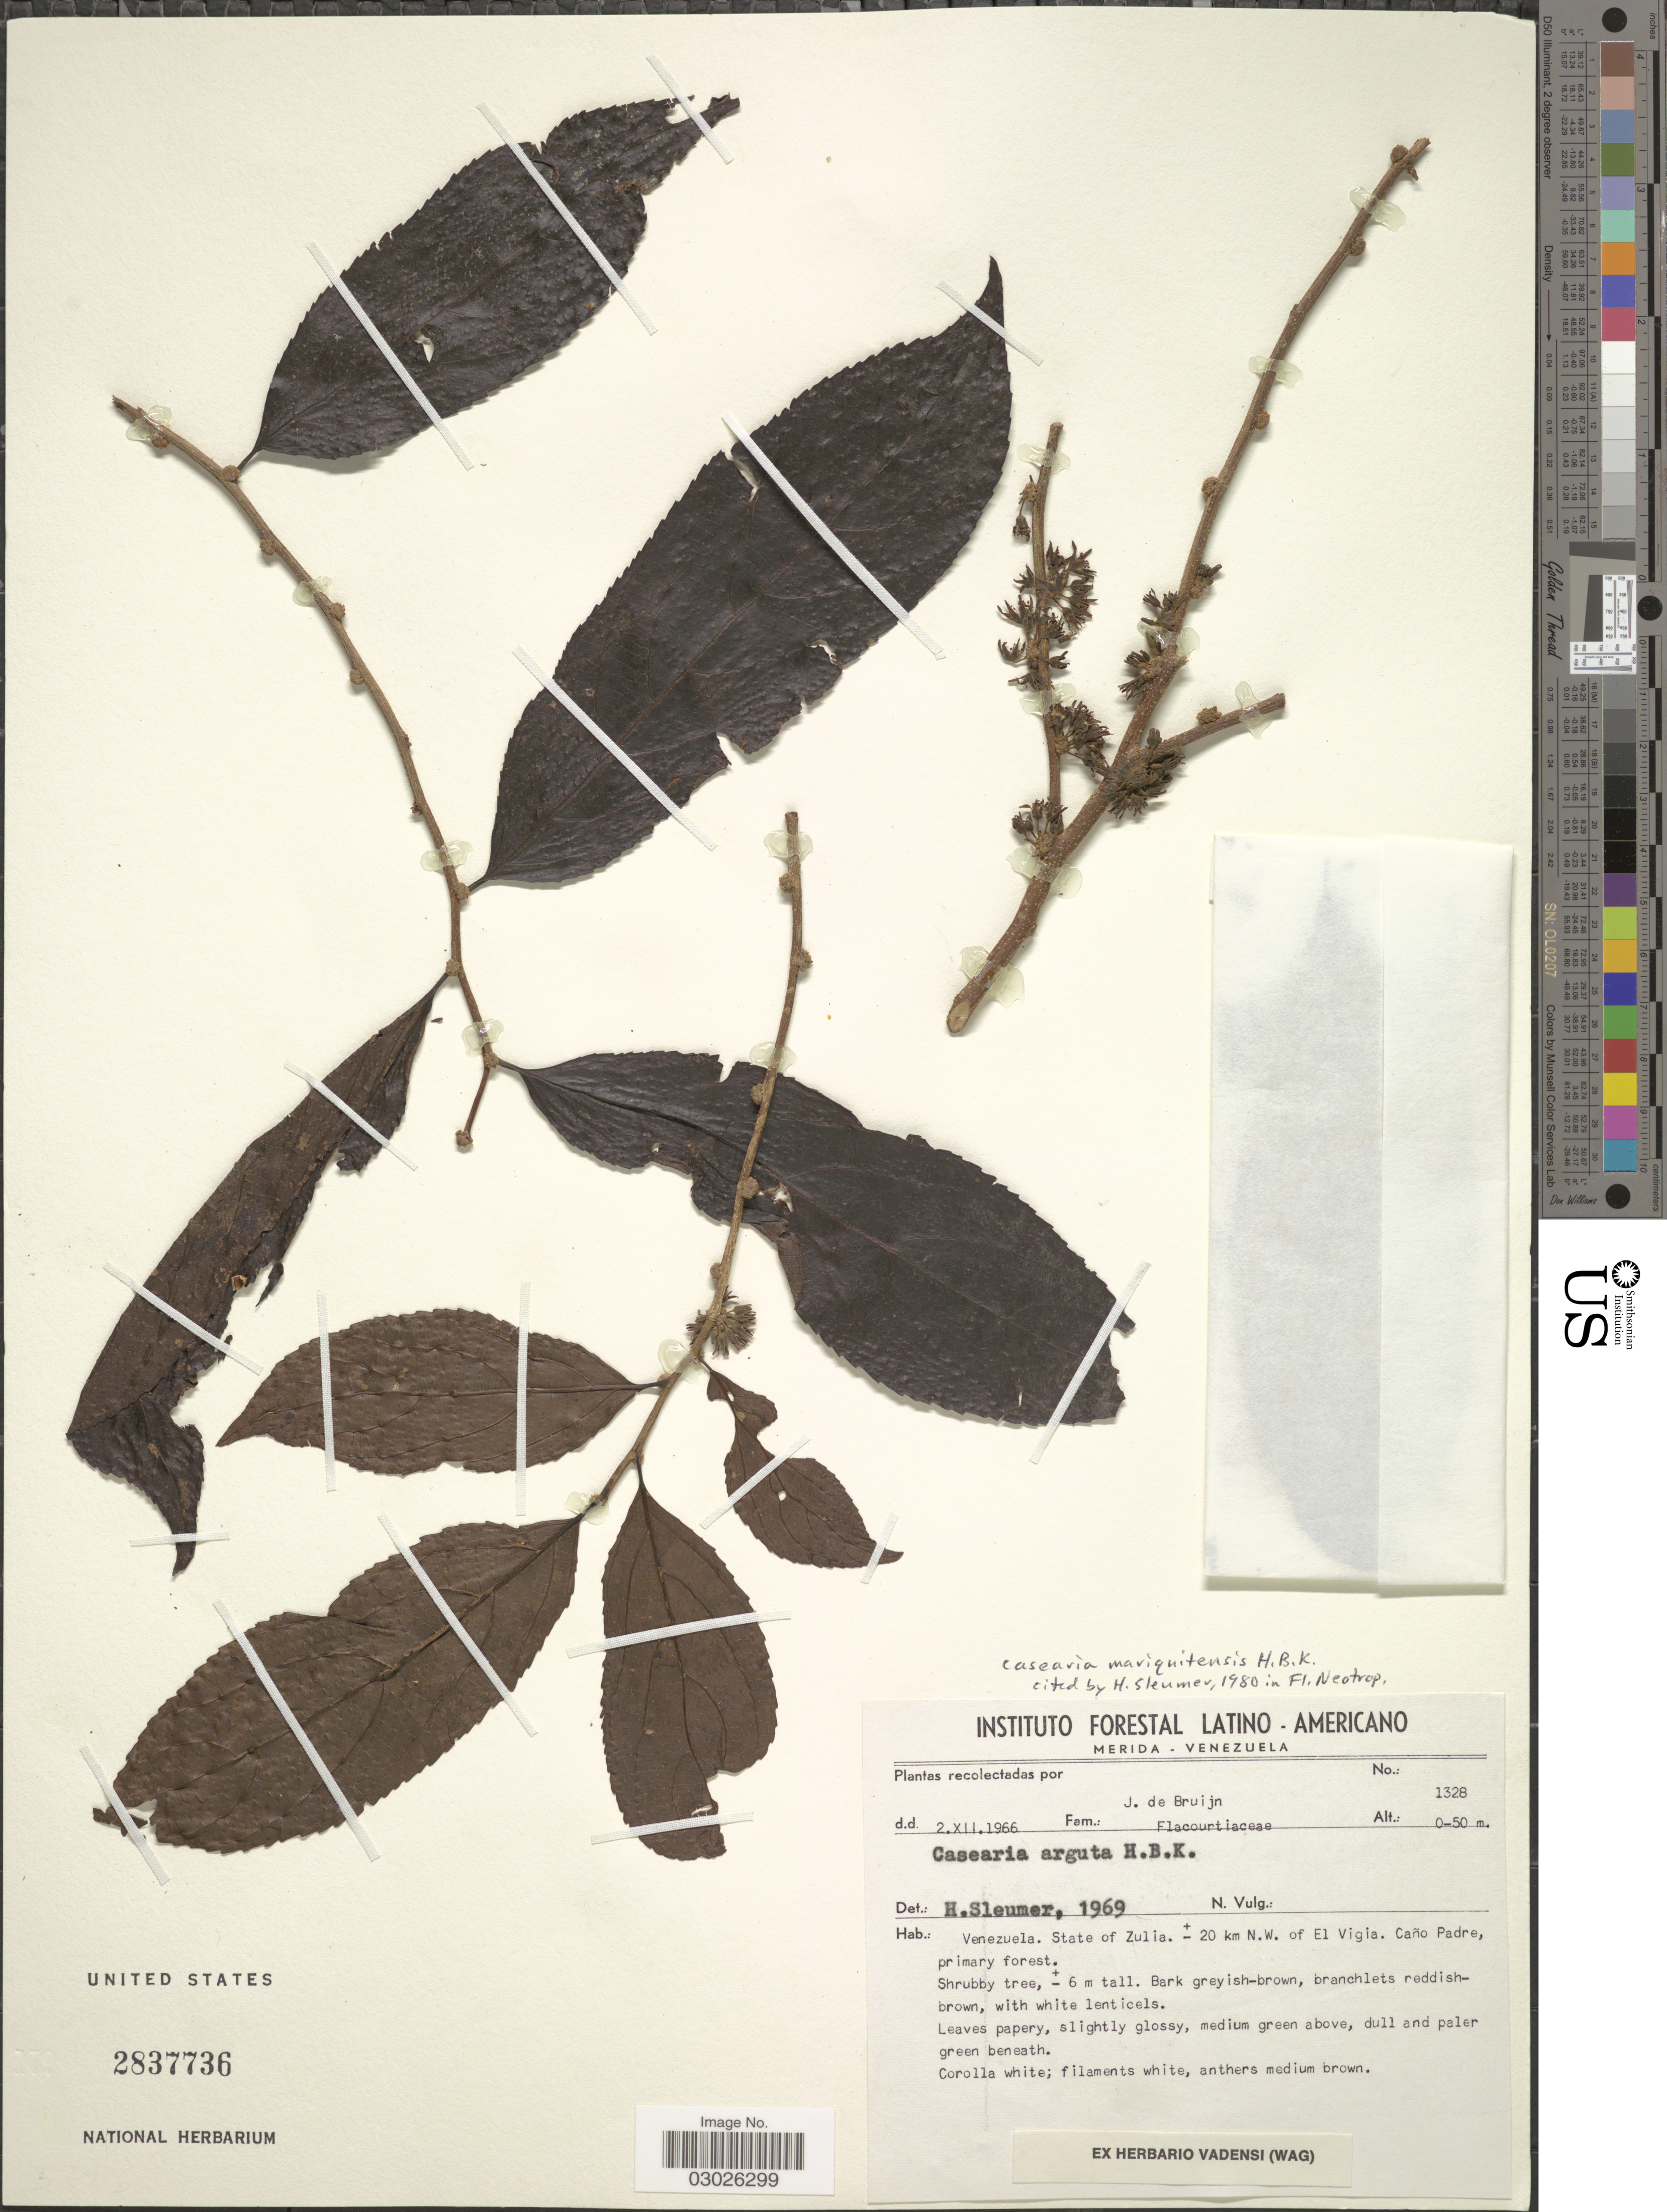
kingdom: Plantae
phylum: Tracheophyta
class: Magnoliopsida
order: Malpighiales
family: Salicaceae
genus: Casearia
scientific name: Casearia mariquitensis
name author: Kunth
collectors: J. Bruijn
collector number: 1328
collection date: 1966-12-02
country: Venezuela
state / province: Zulia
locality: State of Zulia, ± 20 km N.W. of El Vigia. Caño Padre.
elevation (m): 0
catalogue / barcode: US 2837736